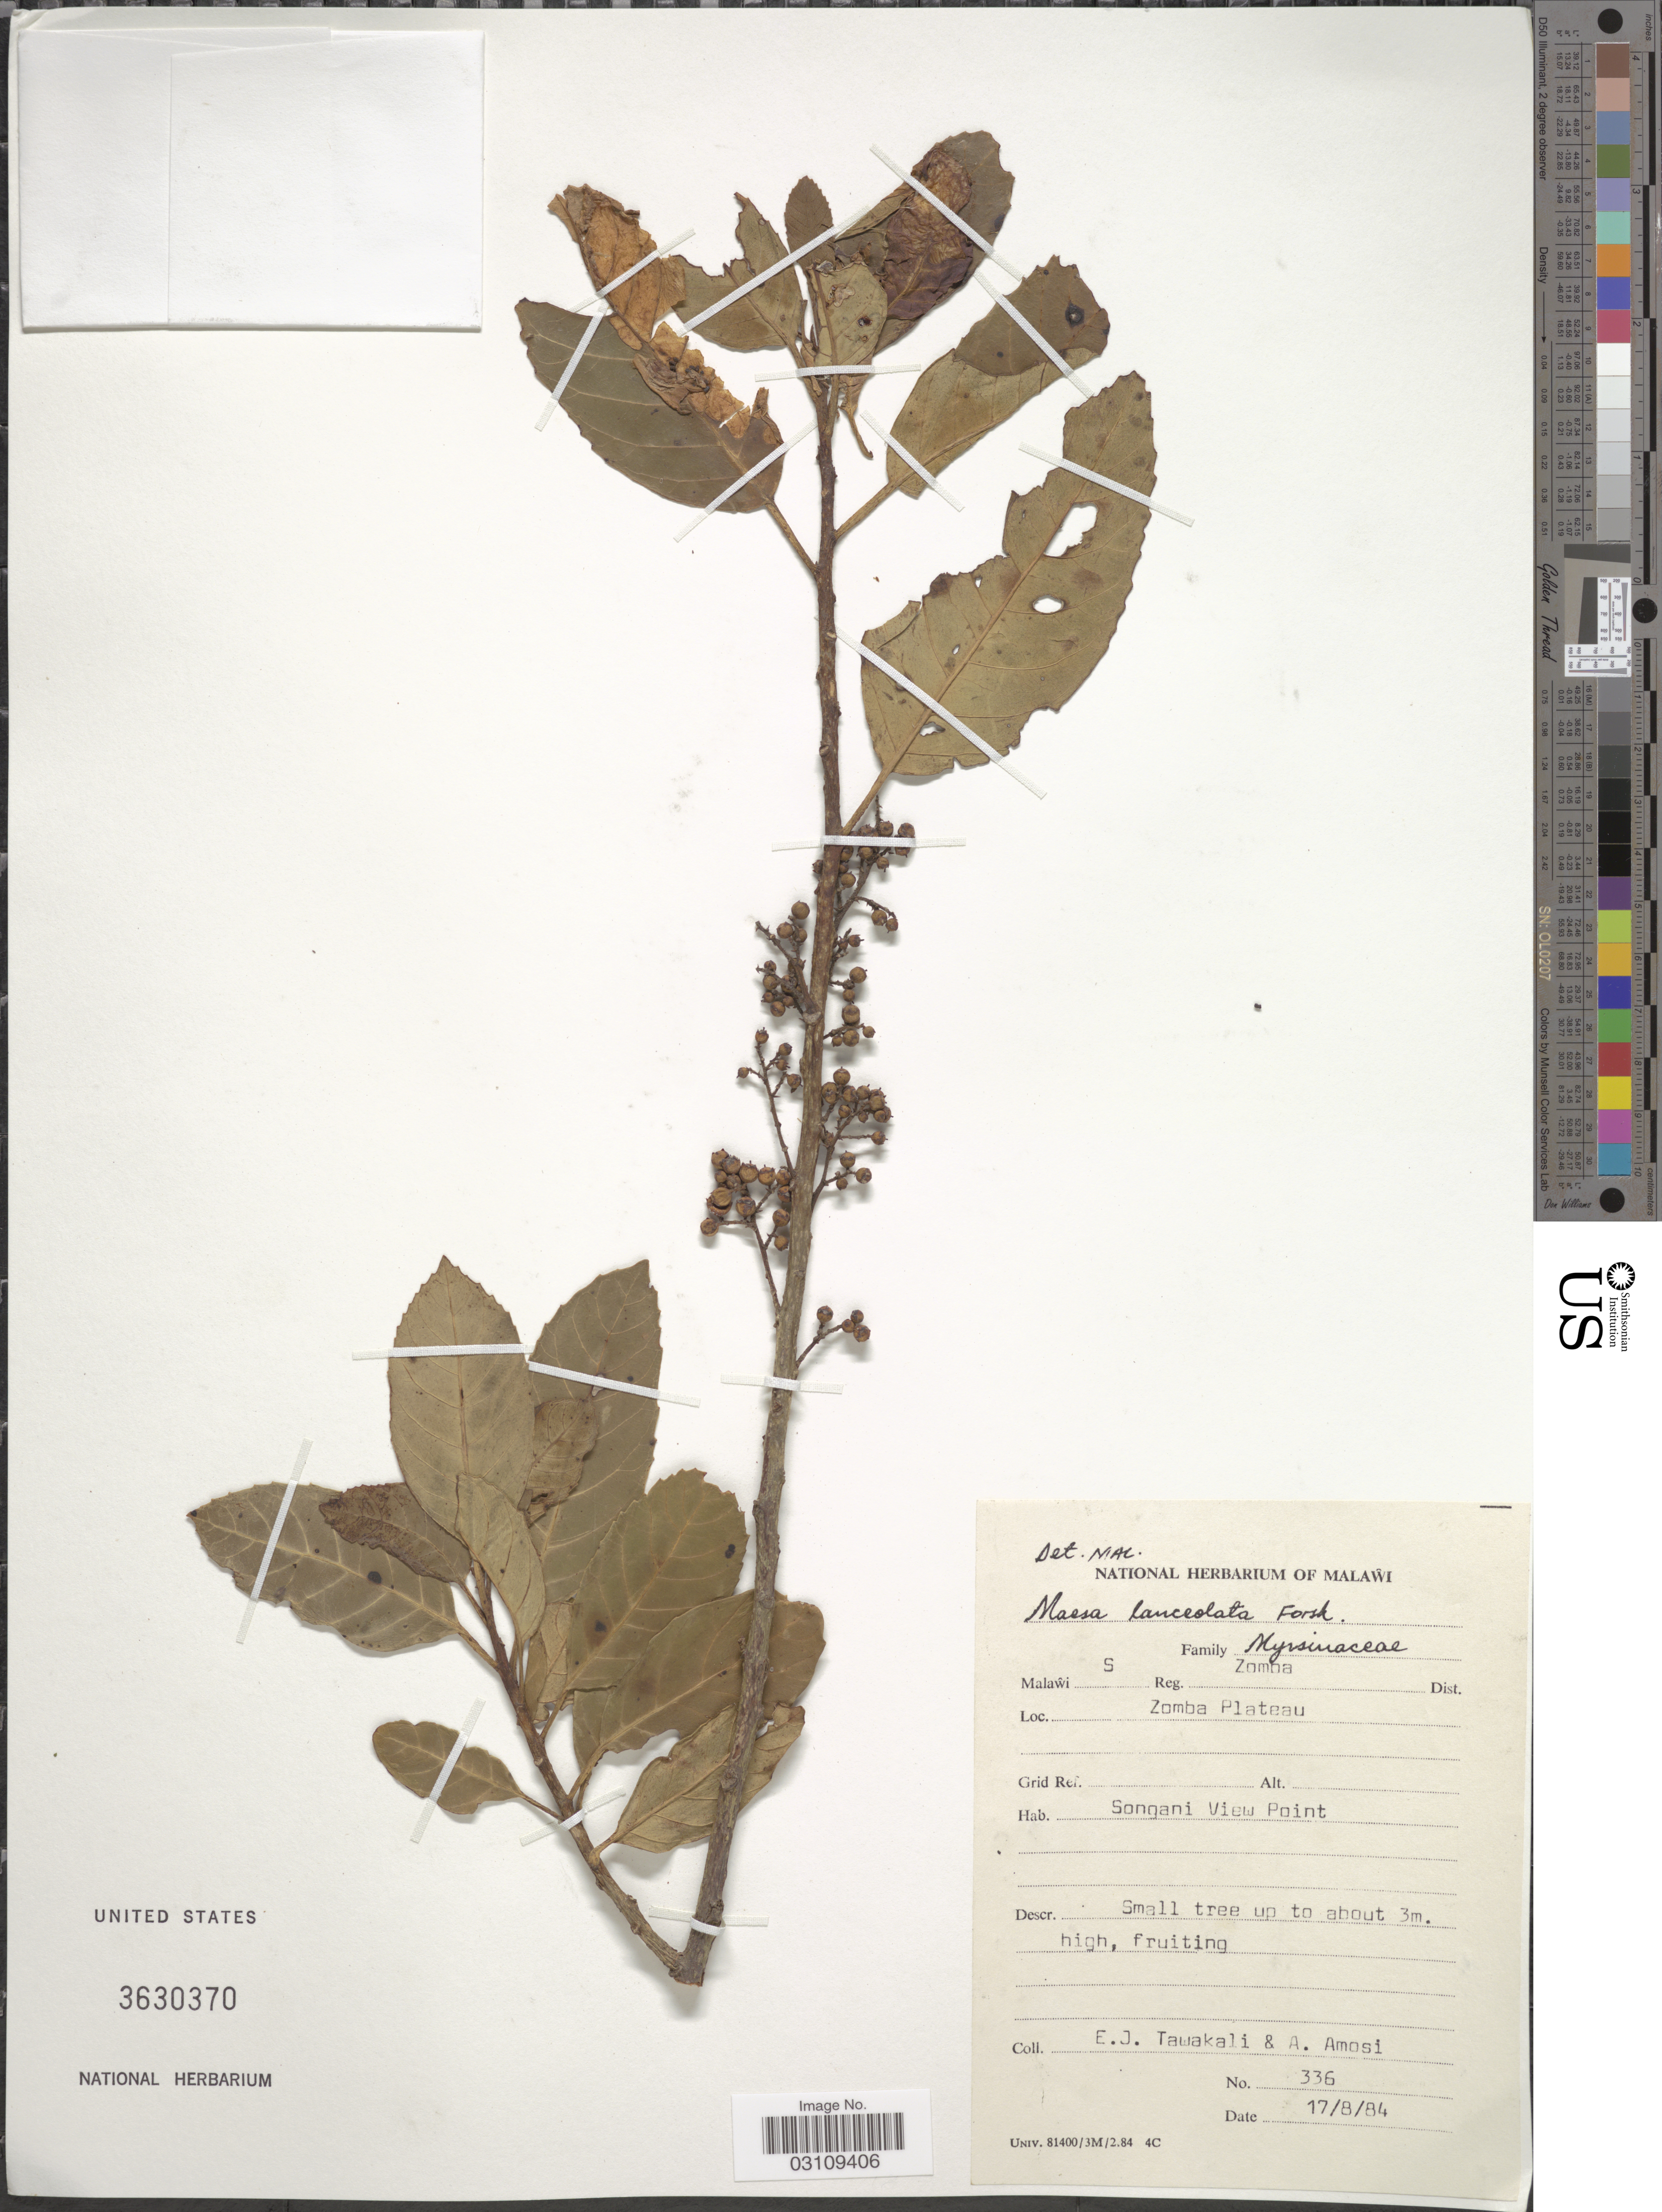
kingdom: Plantae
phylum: Tracheophyta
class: Magnoliopsida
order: Ericales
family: Primulaceae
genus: Maesa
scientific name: Maesa lanceolata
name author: Forssk.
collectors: E. Tawakali & A. Amosi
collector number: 336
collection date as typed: Transcribed d/m/y: 17/8/84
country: Malawi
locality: Malawi S Reg. Zomba Dist., Zomba Plateau, Songani View Point.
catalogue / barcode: US 3630370